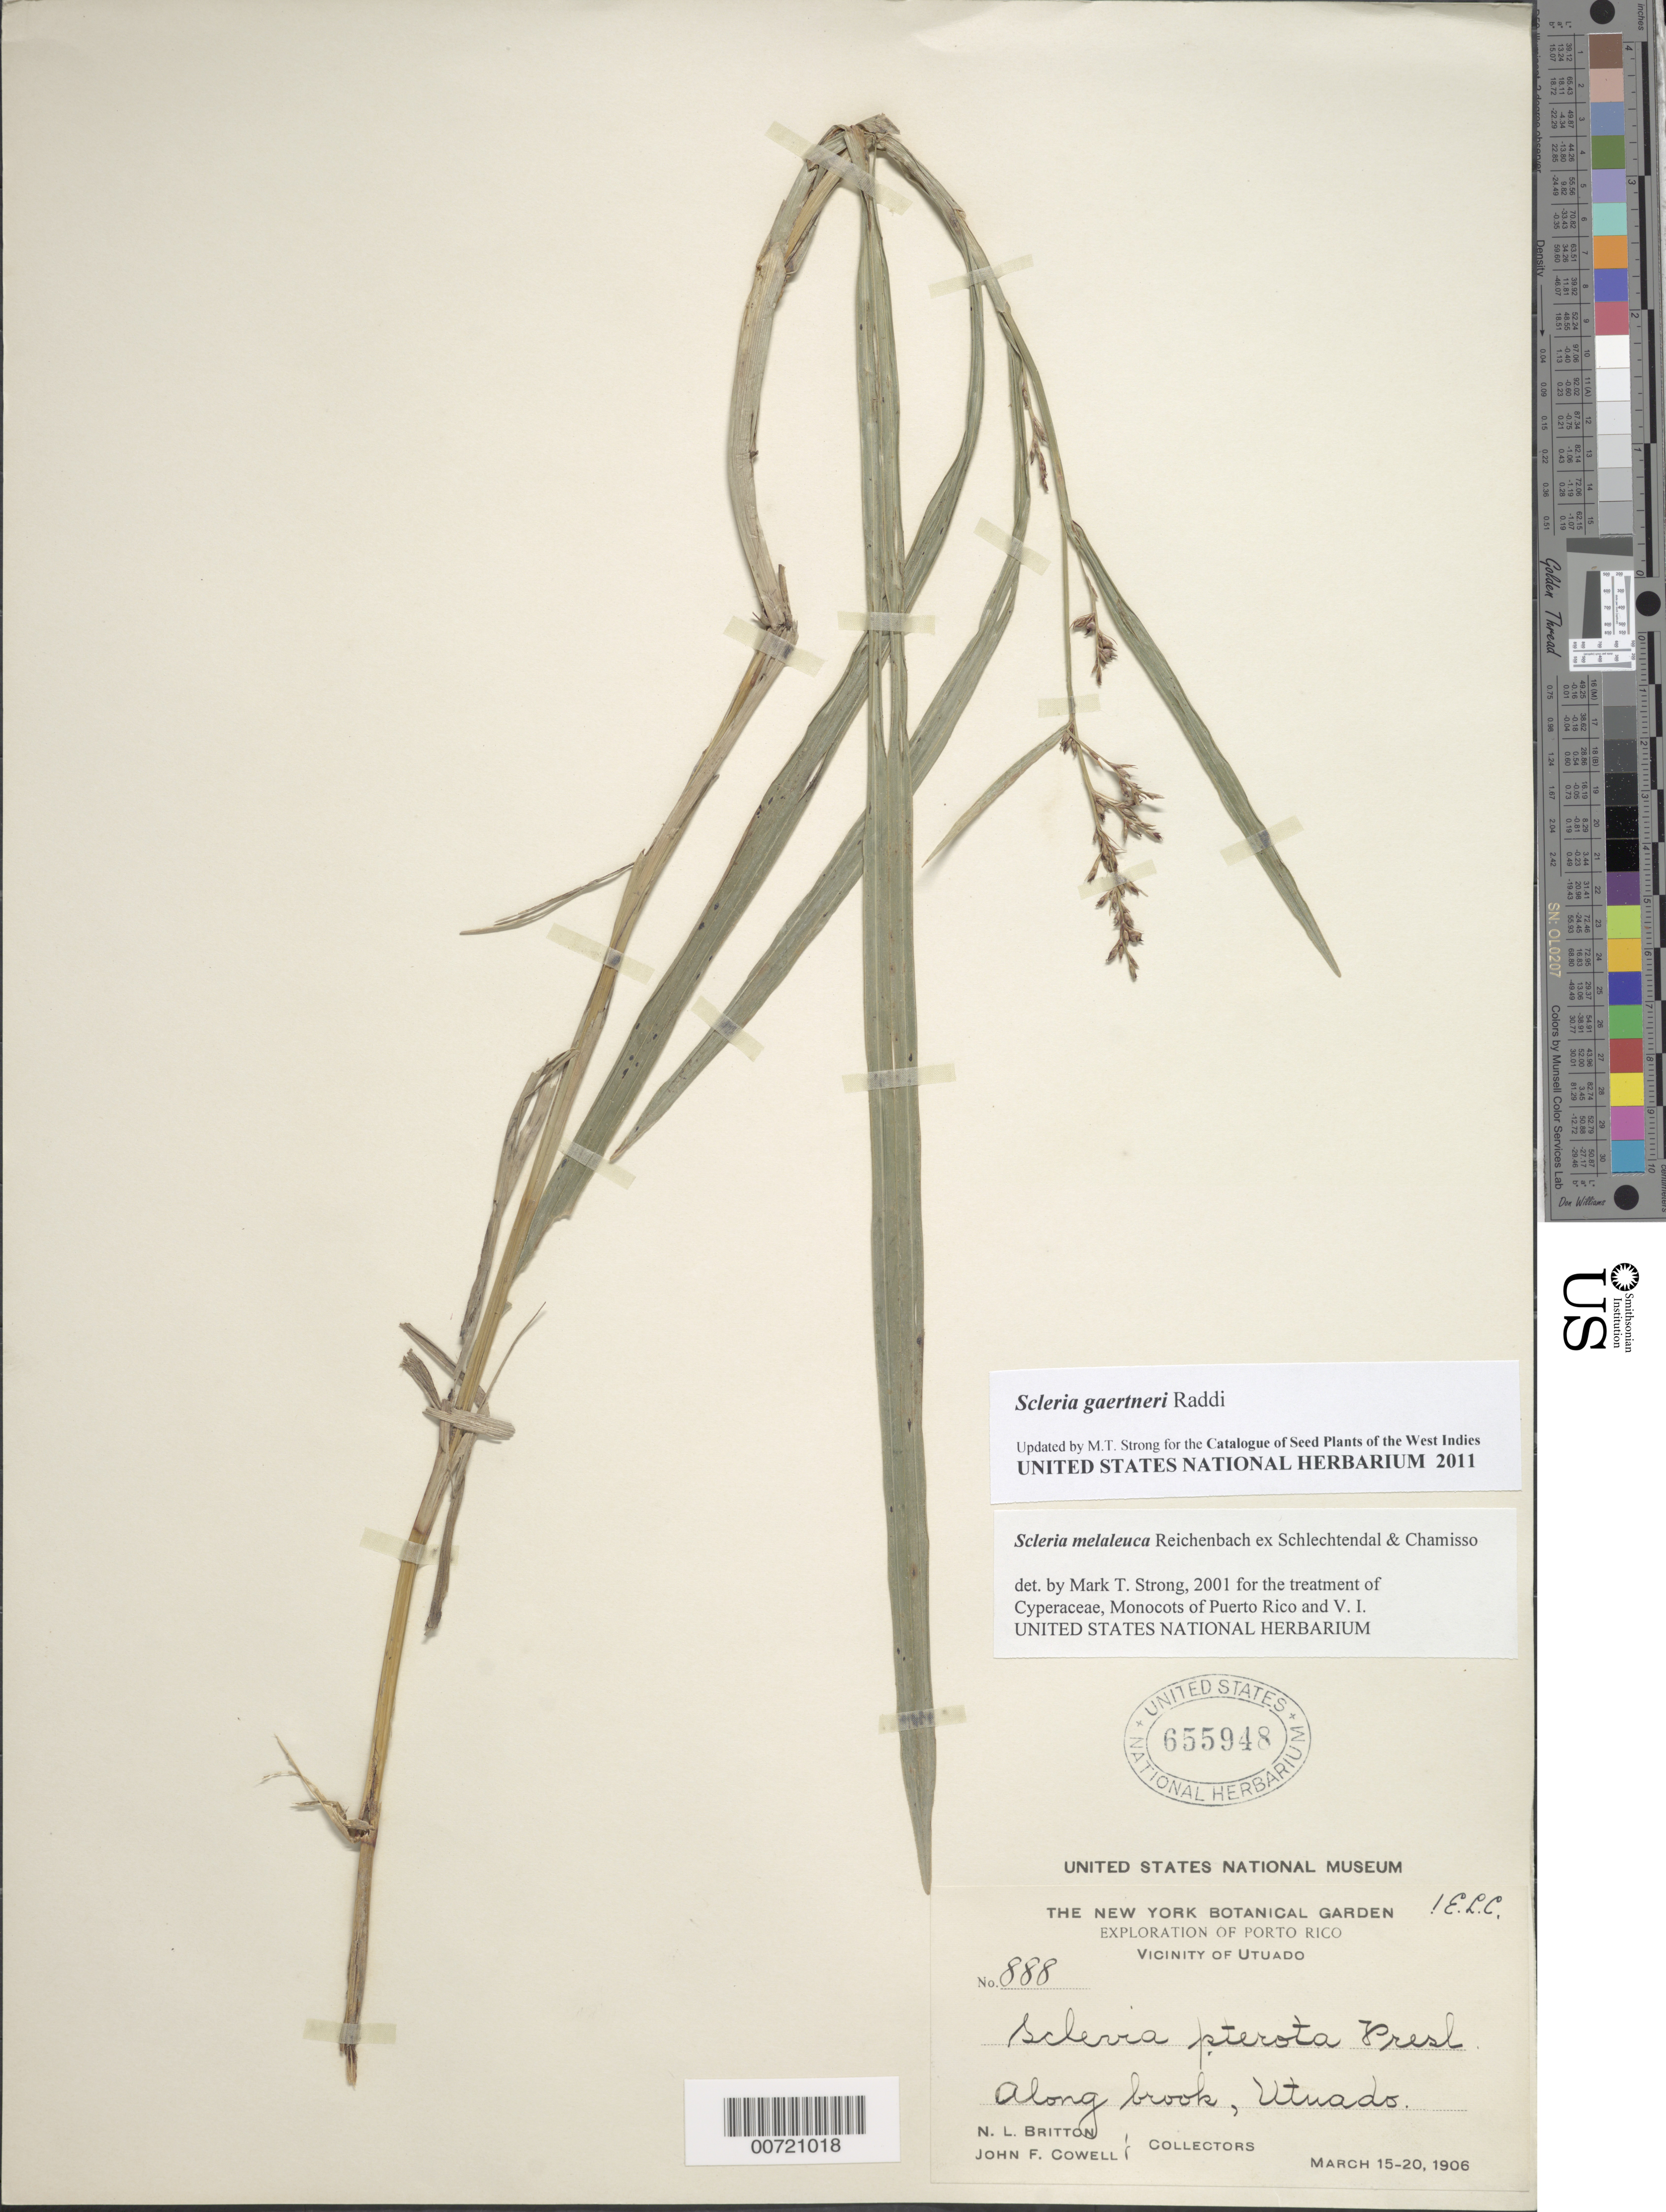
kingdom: Plantae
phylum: Tracheophyta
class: Liliopsida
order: Poales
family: Cyperaceae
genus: Scleria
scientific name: Scleria gaertneri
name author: Raddi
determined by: Strong, M. T., (US), Smithsonian Institution - National Museum of Natural History (UNITED STATES)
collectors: N. Britton & J. F. Cowell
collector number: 888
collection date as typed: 15 Mar 1906 to 20 Mar 1906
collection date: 1906-03-15/1906-03-20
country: Puerto Rico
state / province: Utuado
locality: Vicinity of Utuado.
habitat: Along brook.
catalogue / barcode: US 655948